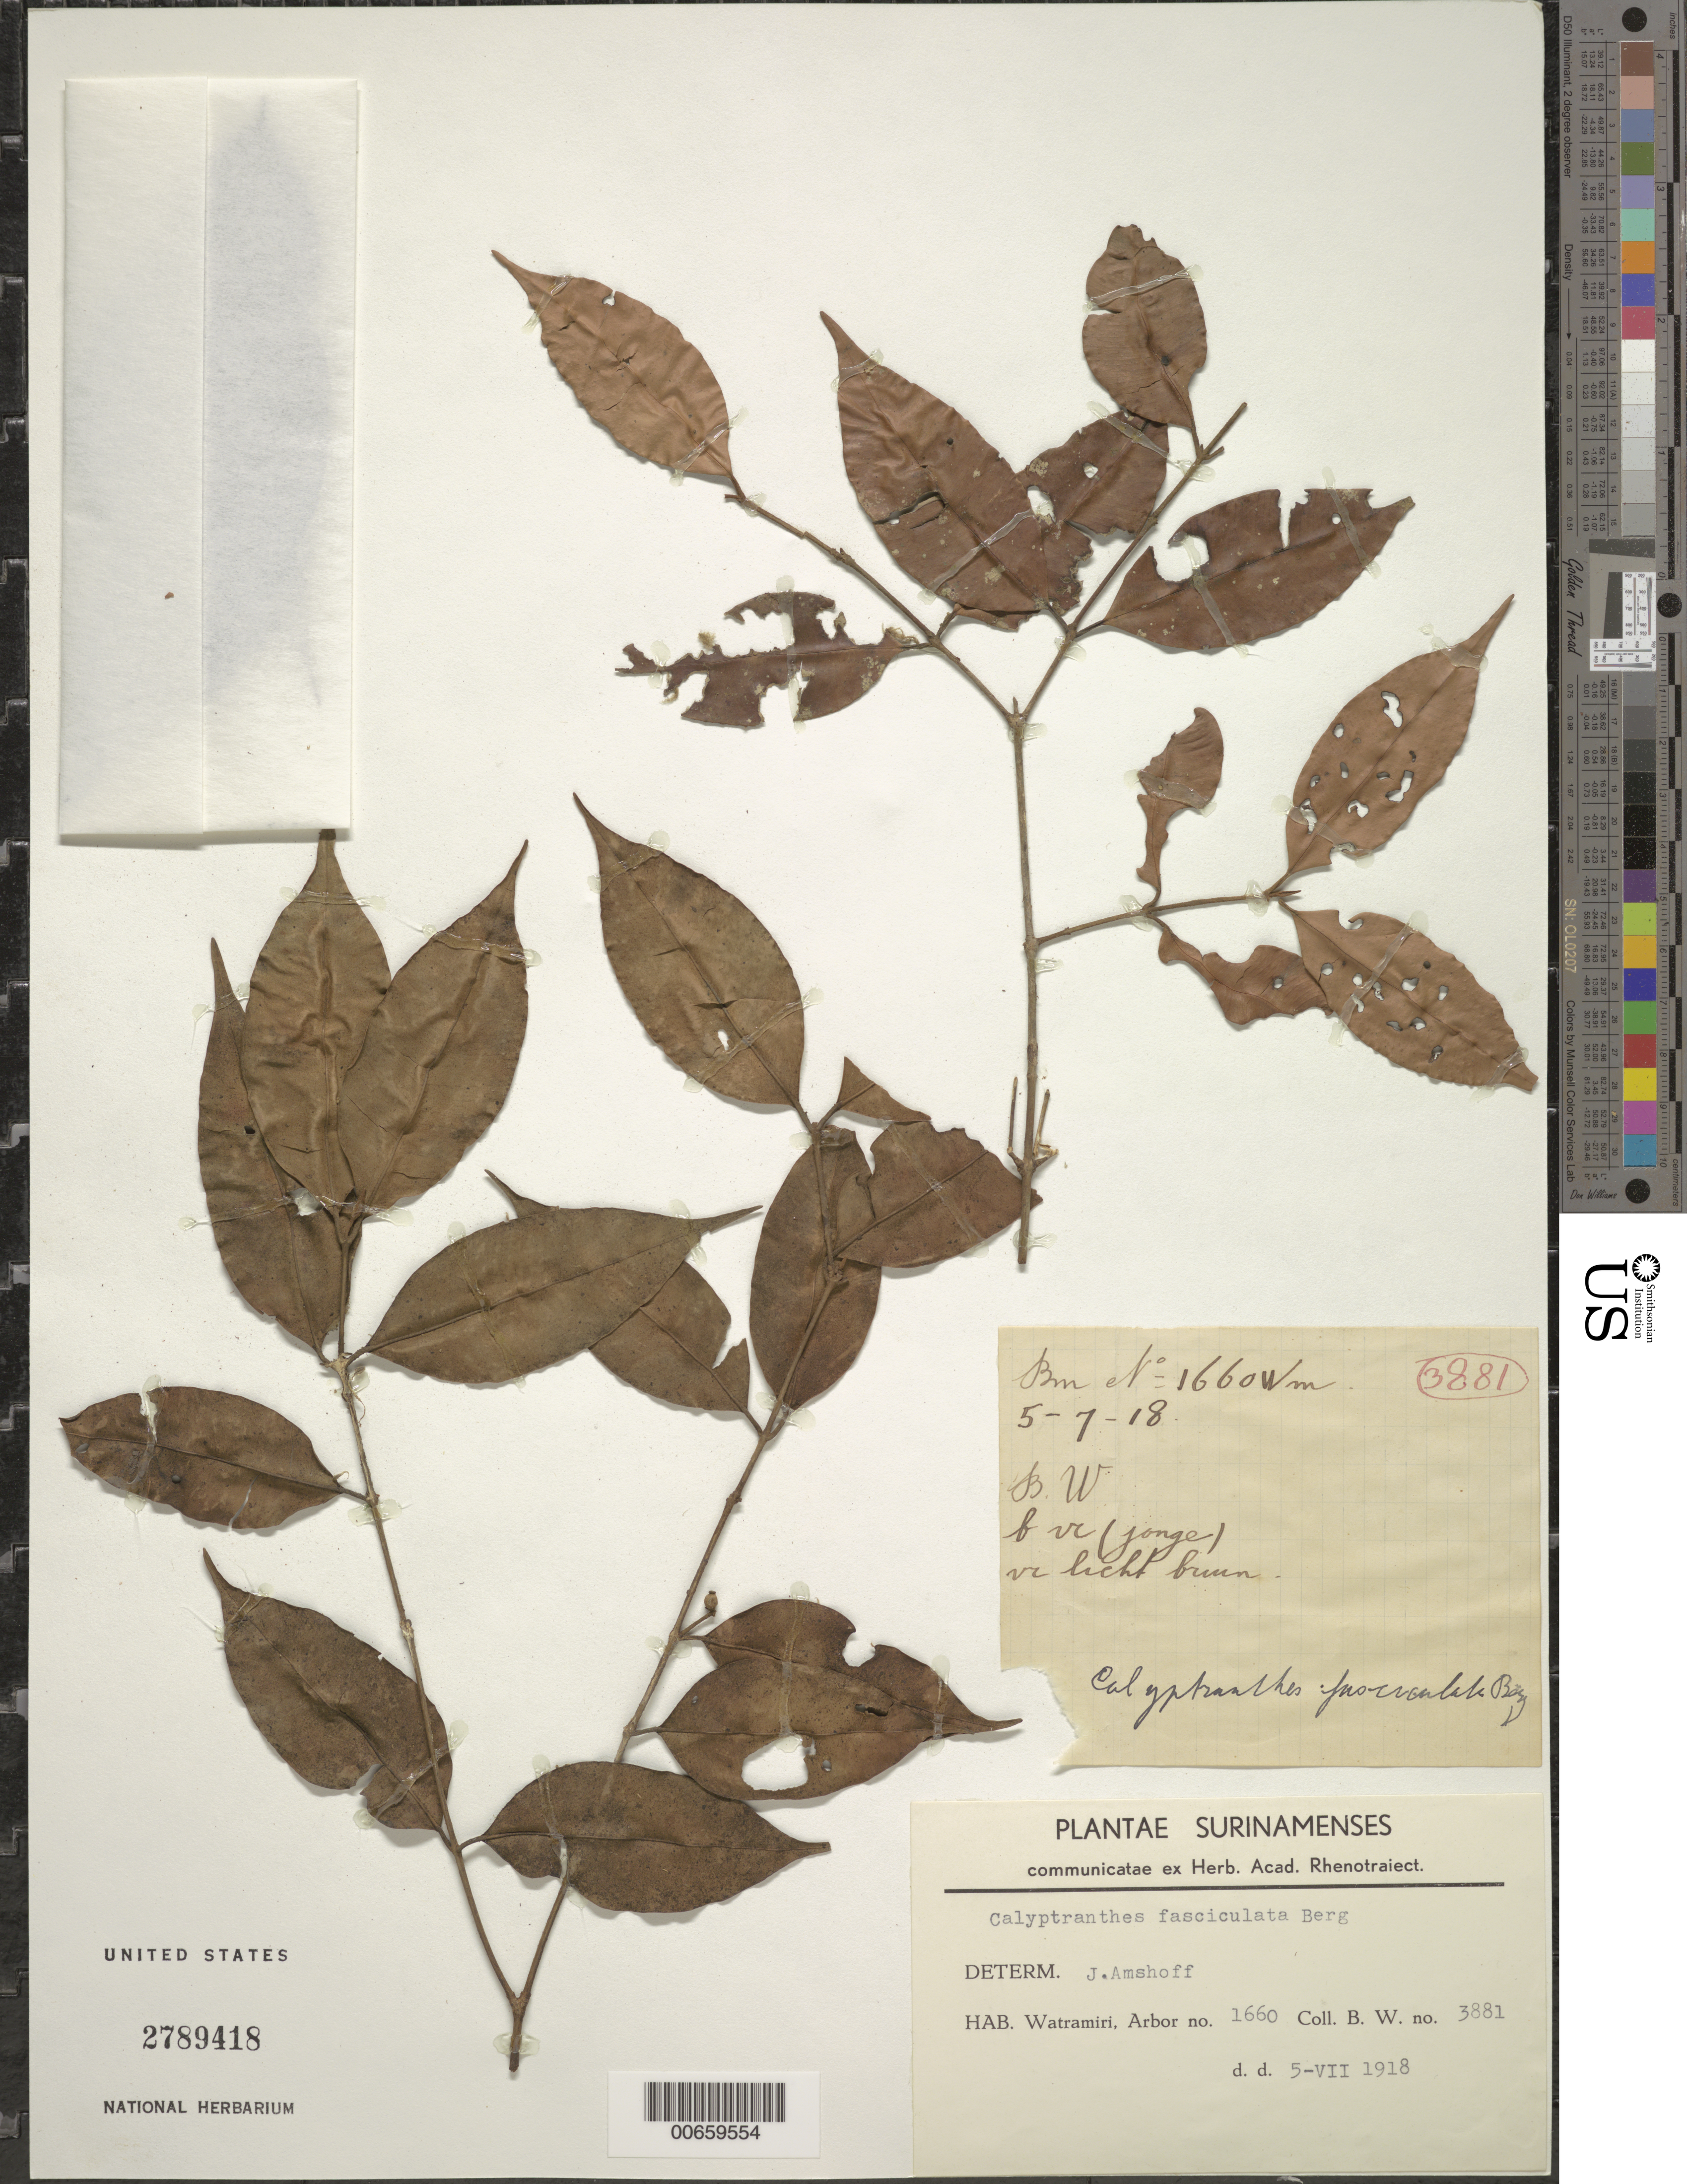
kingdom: Plantae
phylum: Tracheophyta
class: Magnoliopsida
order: Myrtales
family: Myrtaceae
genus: Myrcia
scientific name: Myrcia fasciculata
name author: (O. Berg) K. Campbell & K. Samra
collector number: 3881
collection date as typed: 5-Jul-16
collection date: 1916-07-05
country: Suriname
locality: Watramiri, Forest Reserve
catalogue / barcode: US 2789418